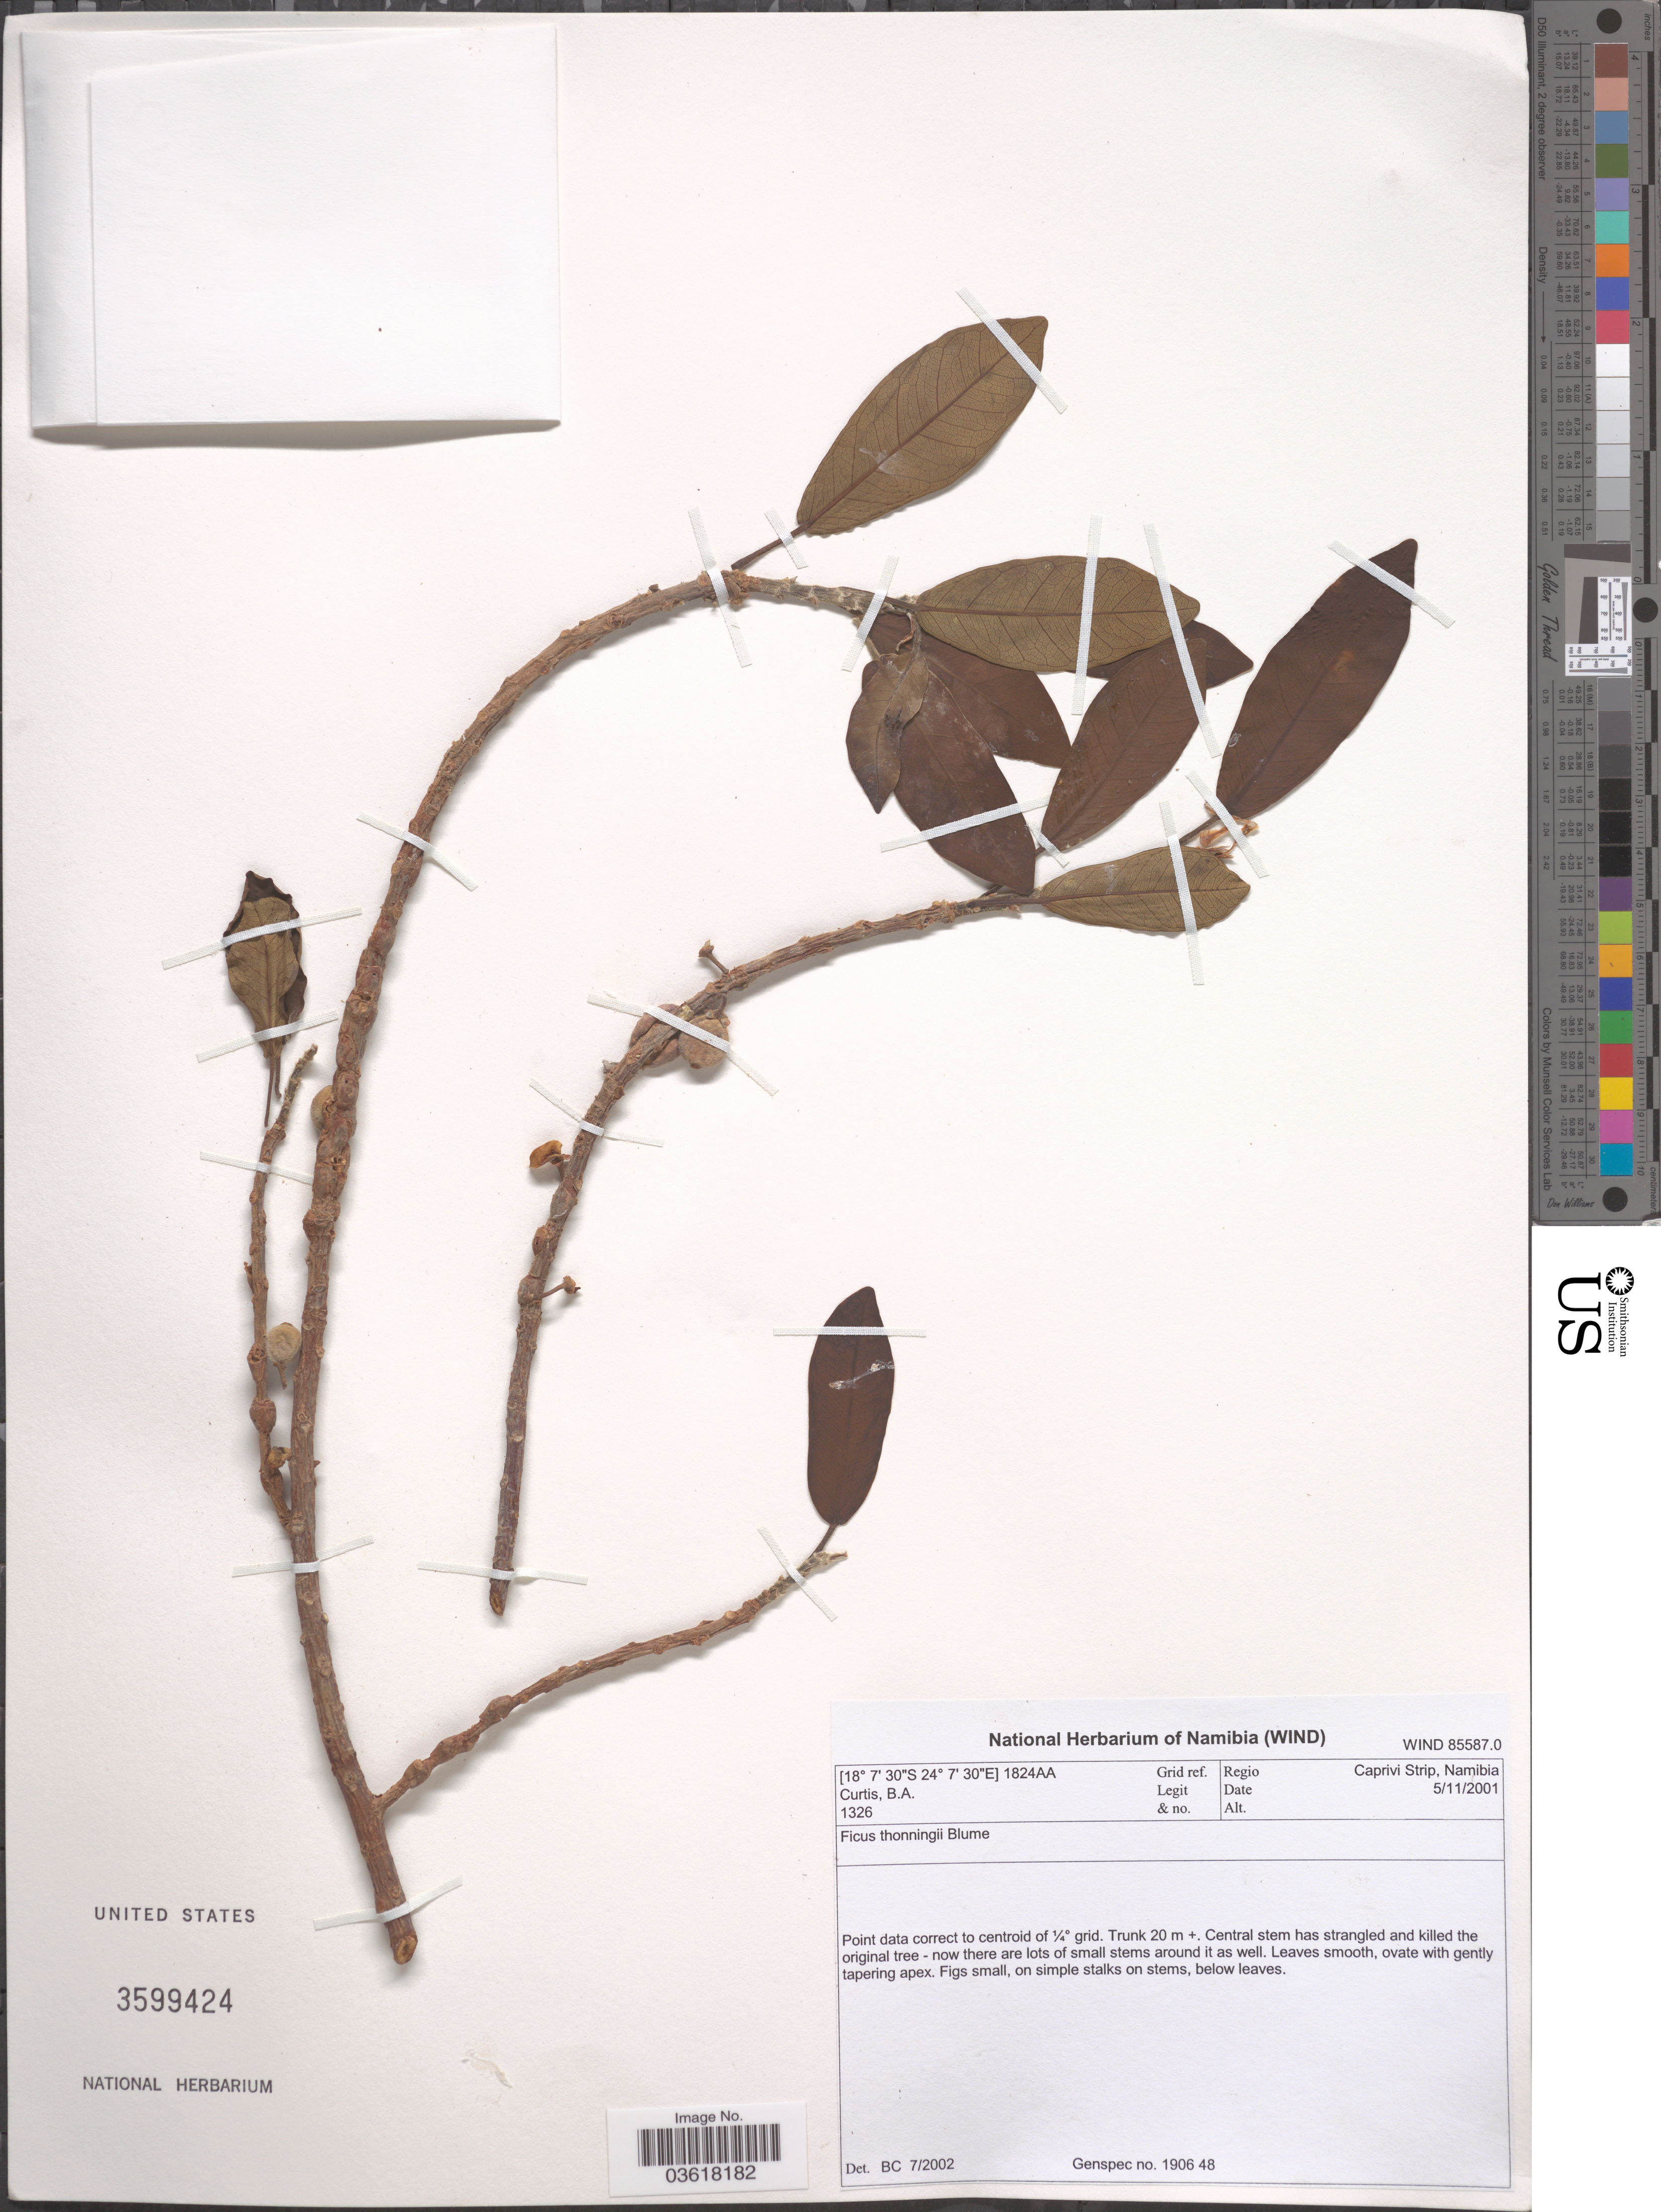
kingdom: Plantae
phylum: Tracheophyta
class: Magnoliopsida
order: Rosales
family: Moraceae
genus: Ficus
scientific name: Ficus thonningii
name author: Blume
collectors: B. A. Curtis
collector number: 1326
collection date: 2001-11-05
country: Namibia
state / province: Caprivi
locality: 1824AA Grid ref., Regio Caprivi Strip, Namibia.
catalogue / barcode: US 3599424